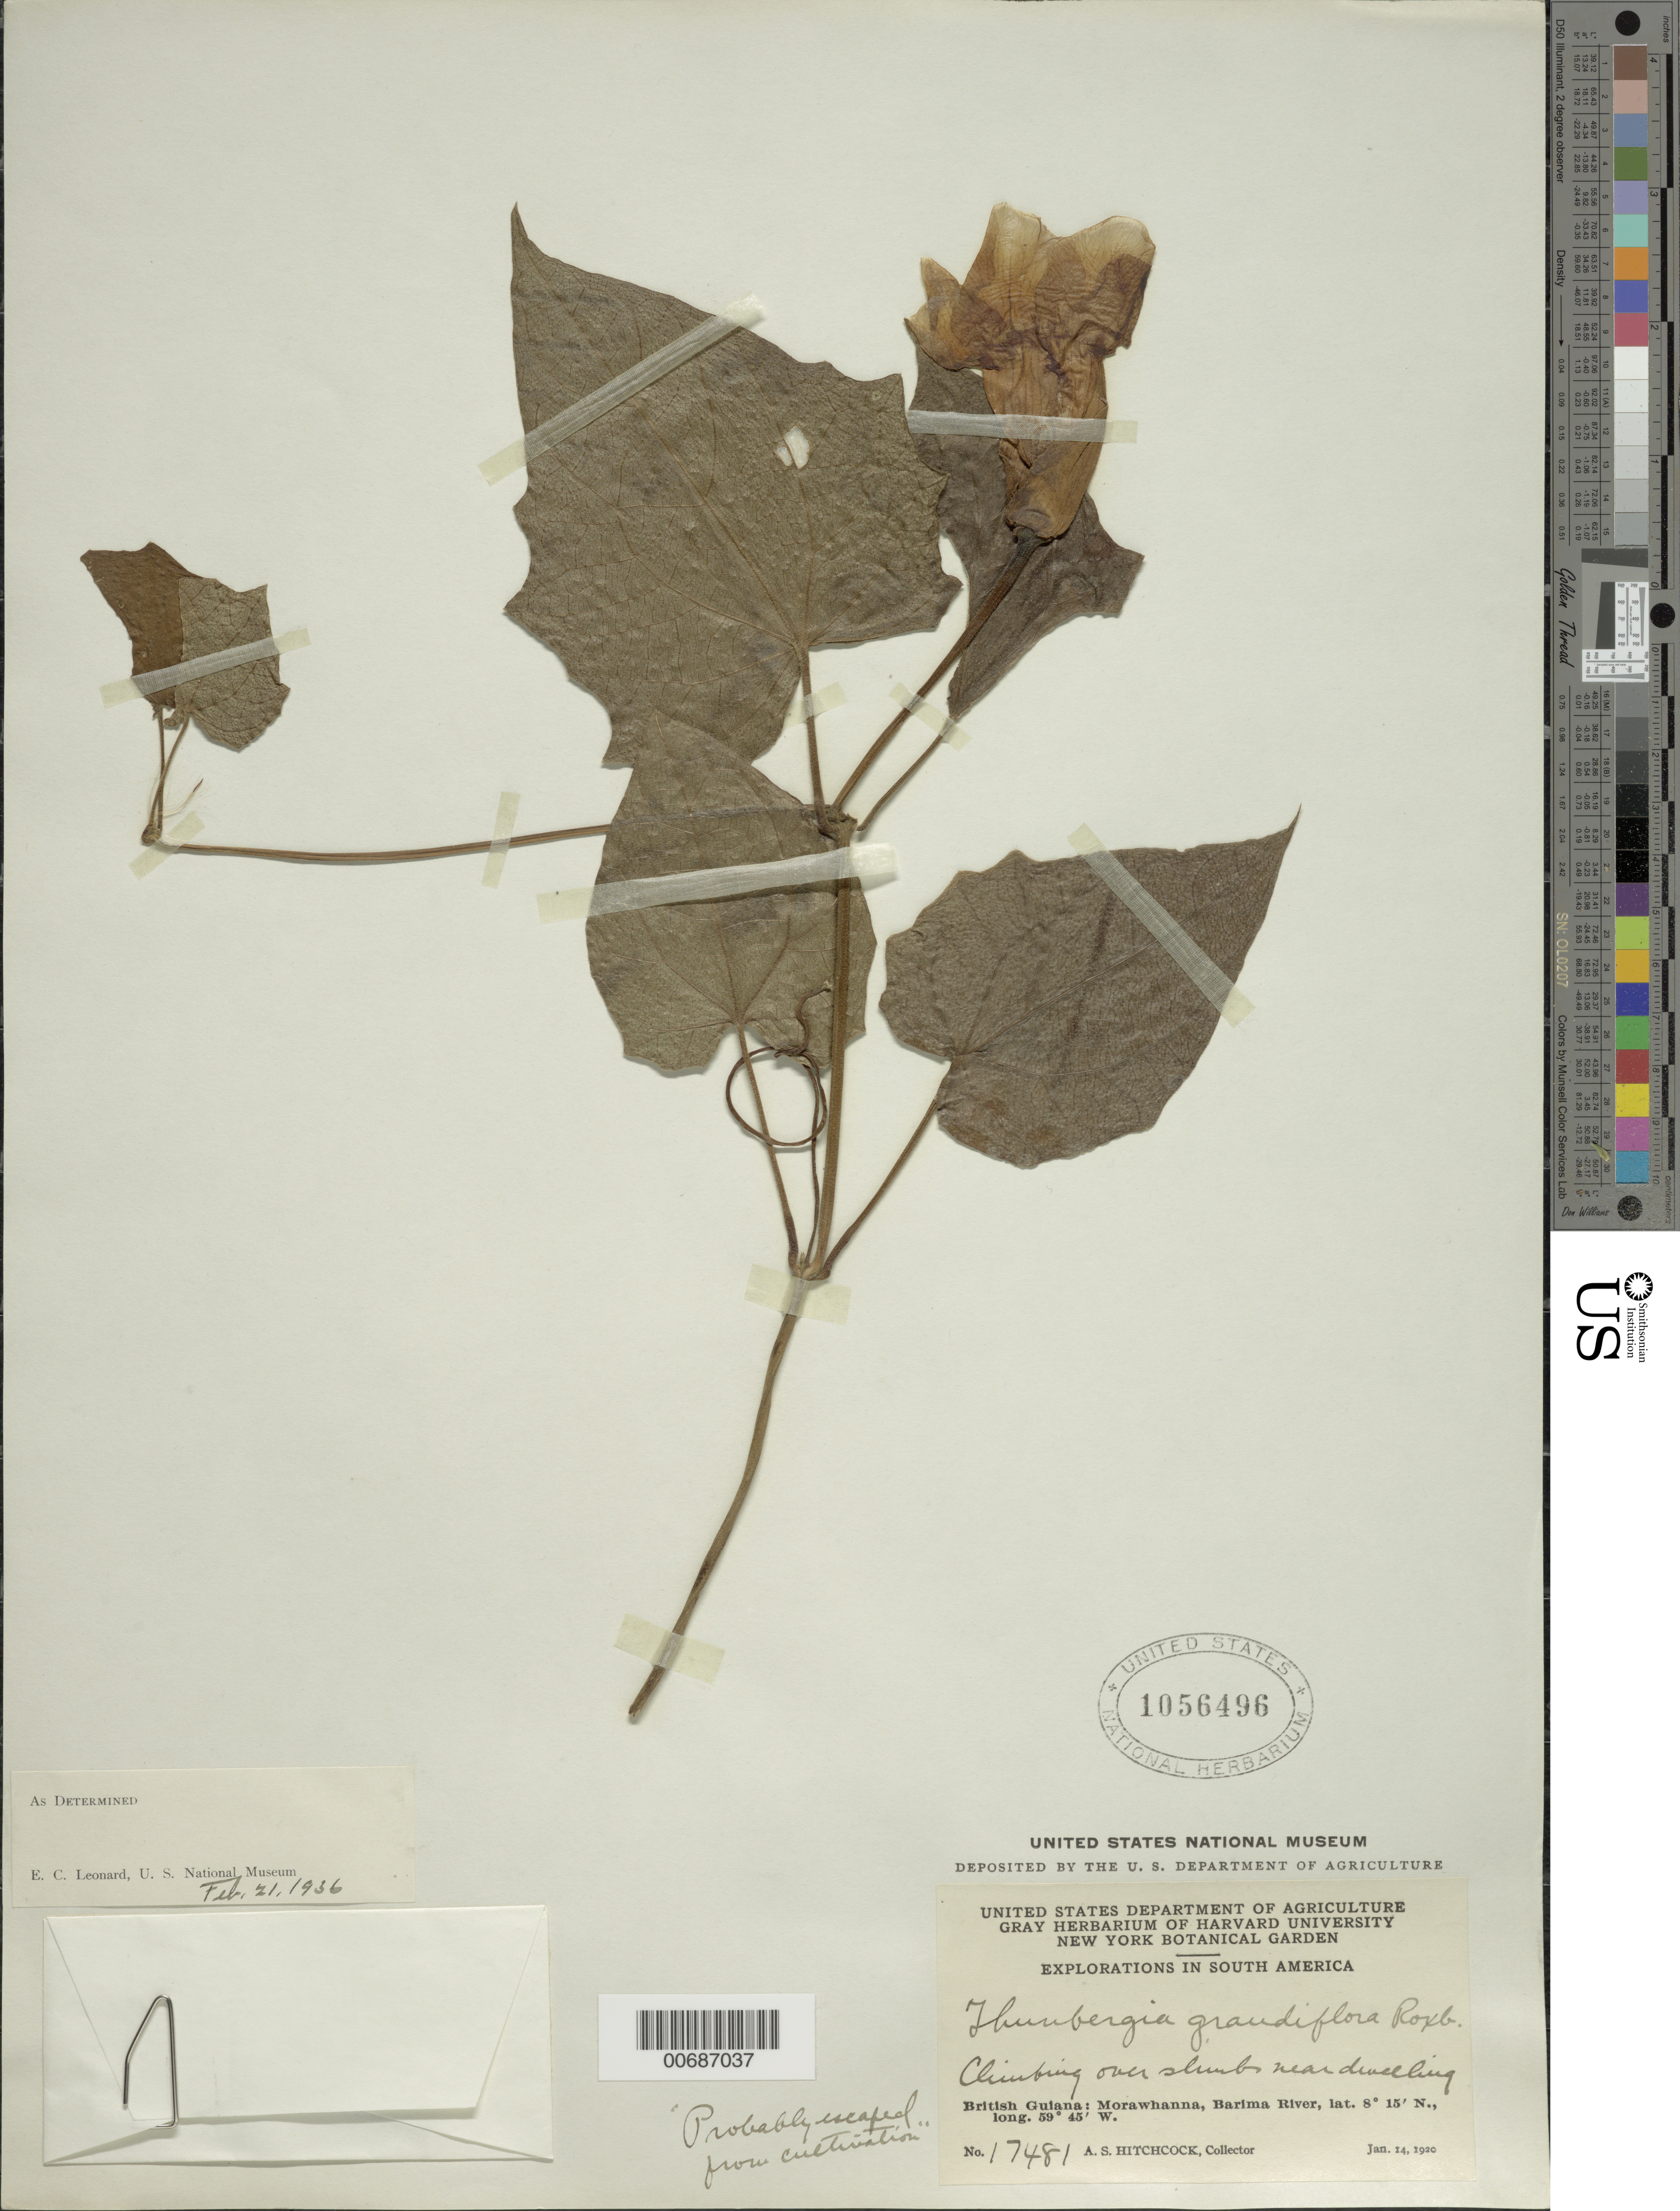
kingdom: Plantae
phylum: Tracheophyta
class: Magnoliopsida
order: Lamiales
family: Acanthaceae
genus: Thunbergia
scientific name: Thunbergia grandiflora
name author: Roxb.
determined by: Leonard, Emery C., (US)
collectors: A. S. Hitchcock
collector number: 17481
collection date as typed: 14-Jan-20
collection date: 1920-01-14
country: Guyana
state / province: Barima-Waini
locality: Morawhanna, vic., Barima R.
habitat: Climbing over shrub near dwelling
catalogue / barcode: US 1056496